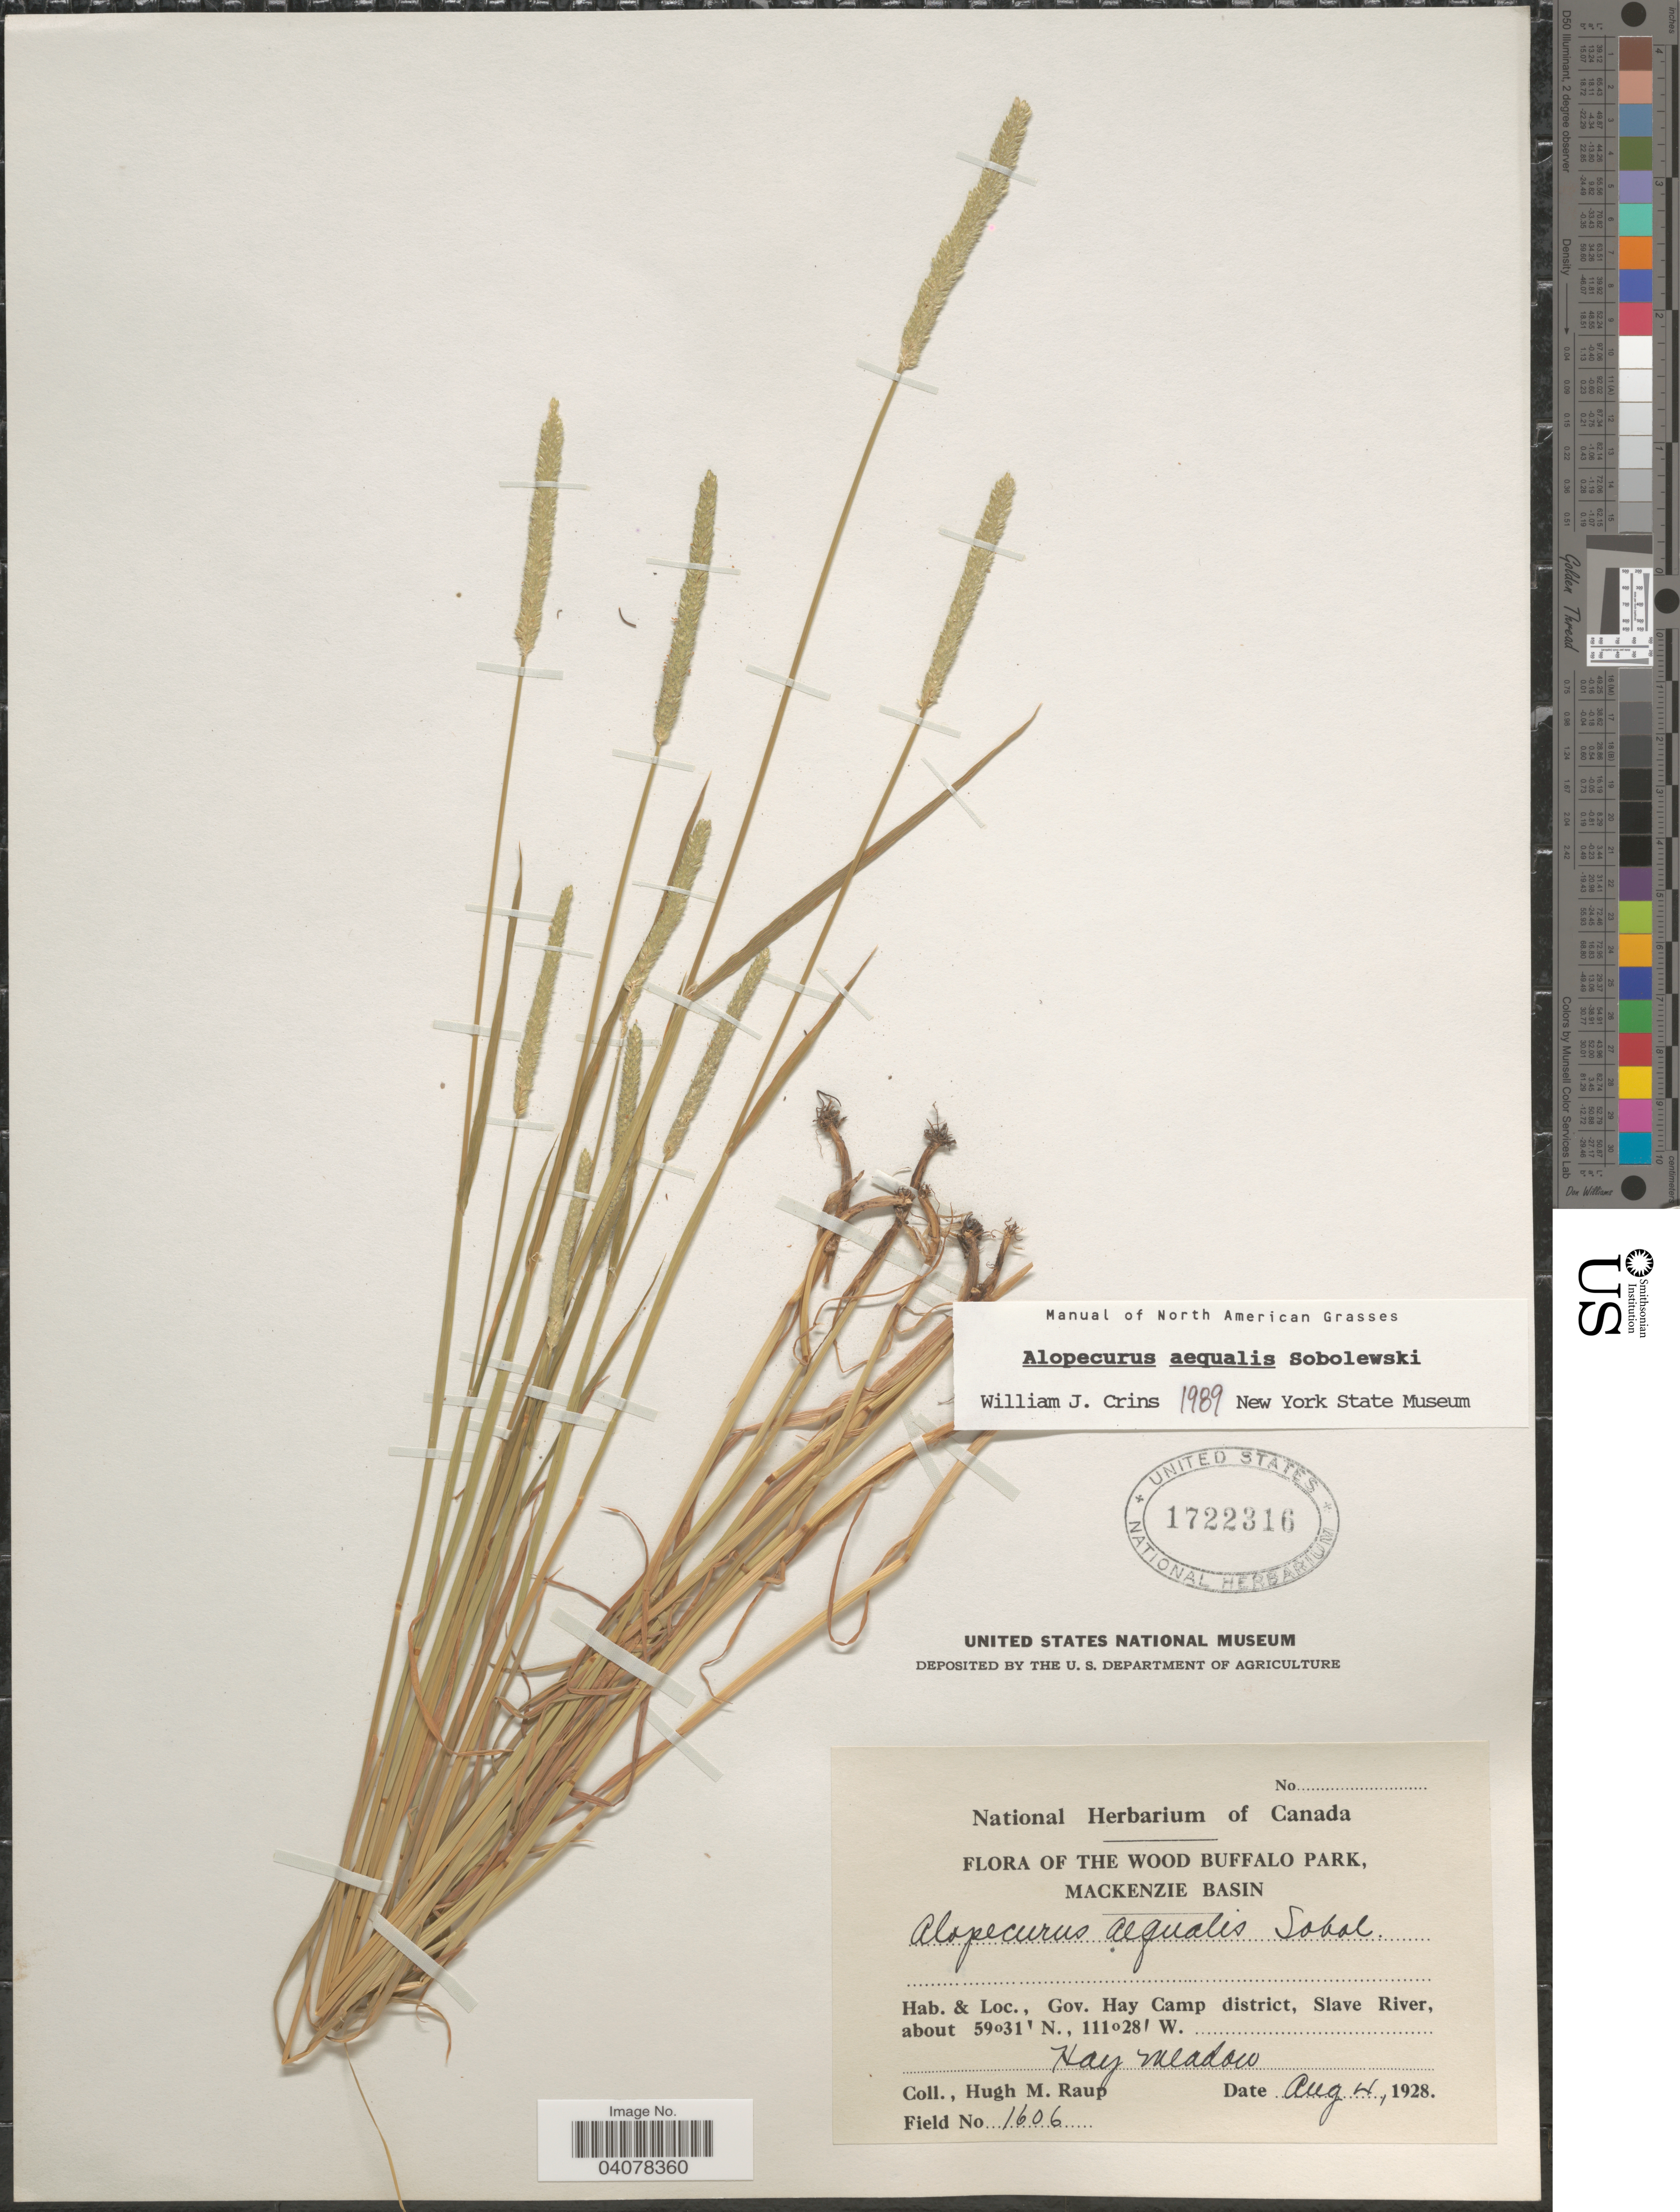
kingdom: Plantae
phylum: Tracheophyta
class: Liliopsida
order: Poales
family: Poaceae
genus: Alopecurus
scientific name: Alopecurus aequalis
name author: Sobol.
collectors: H. Raup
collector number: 1606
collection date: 1928-08-04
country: Canada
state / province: Alberta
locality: The Wood Buffalo Park, Mackenzie Basin. Gov. Hay Camp district, Slave River. Hay meadow.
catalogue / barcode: US 1722316